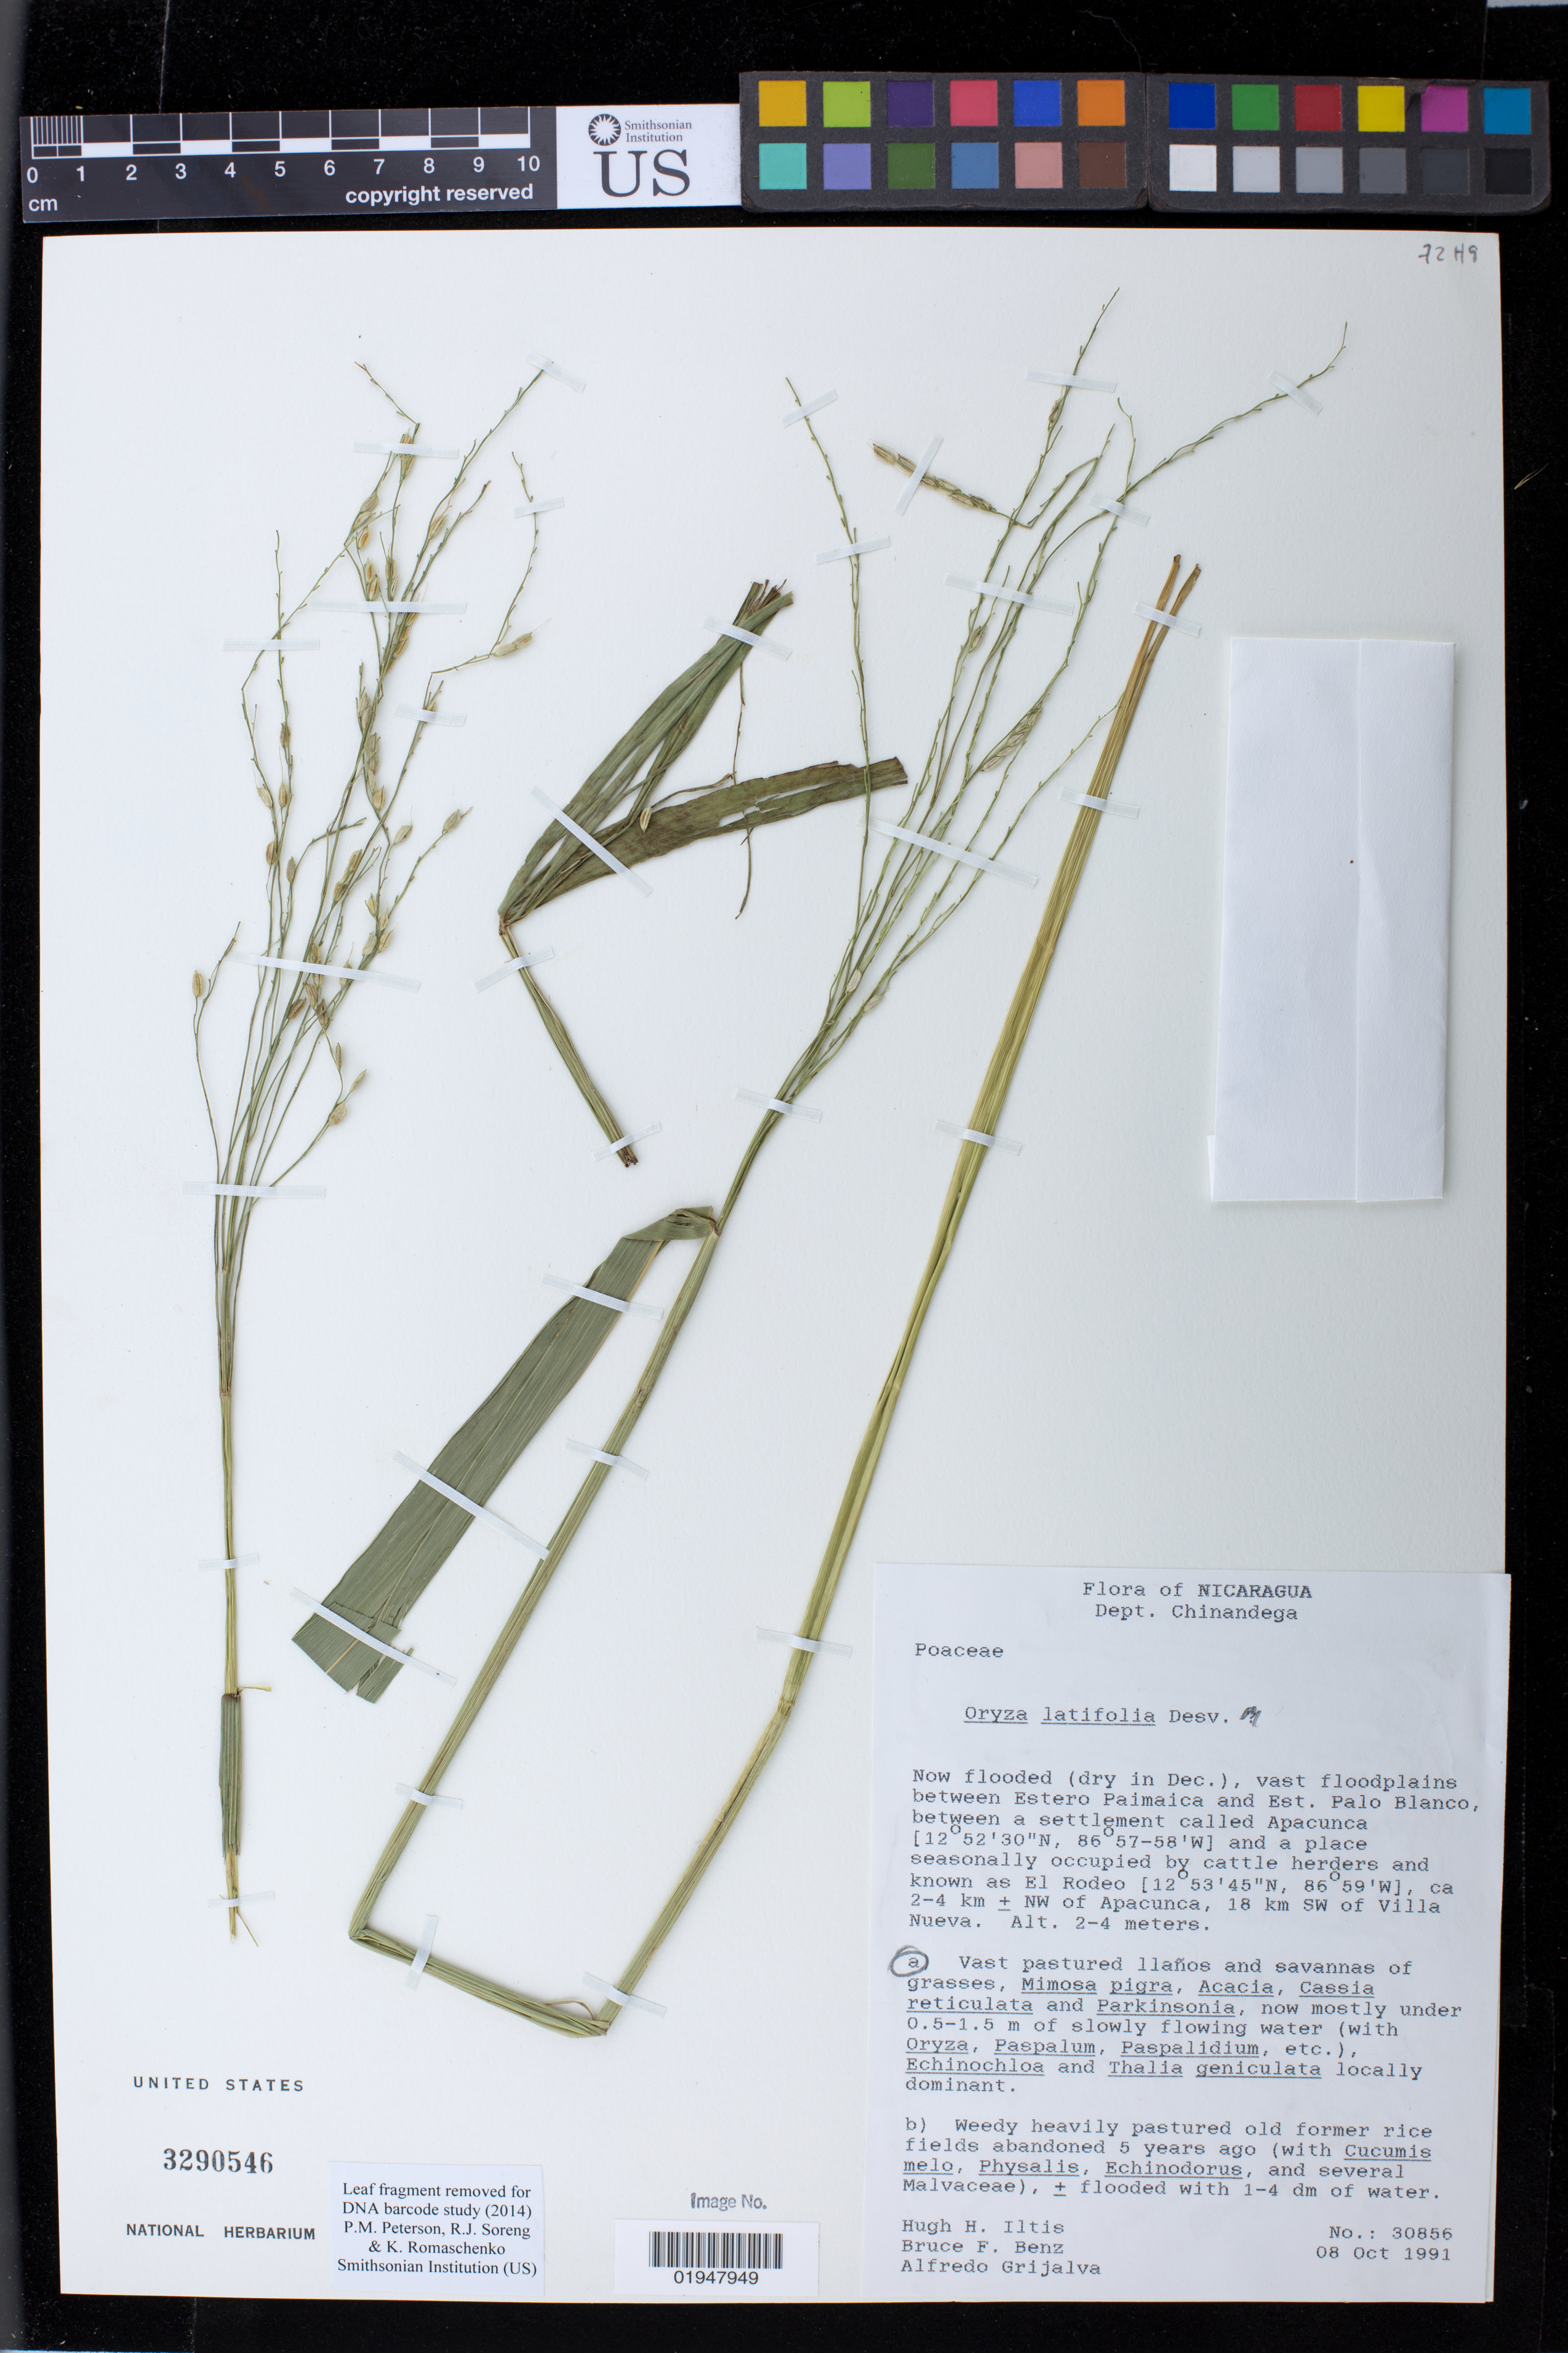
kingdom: Plantae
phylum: Tracheophyta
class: Liliopsida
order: Poales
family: Poaceae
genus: Oryza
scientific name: Oryza latifolia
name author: Desv.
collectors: Hugo Iltis, B. F. Benz & A. Grijalva P.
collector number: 30856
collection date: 1991-10-08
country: Nicaragua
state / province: Chinandega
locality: Between Estero Paimaica and Est. Palo Blanco, between a settlement called Apacunca and a place seasonally occupied by cattle herders and known as El Rodeo, ca 2-4 km +/- NW of Apacunca, 18 km SW of Villa Nueva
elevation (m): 2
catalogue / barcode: US 3290546